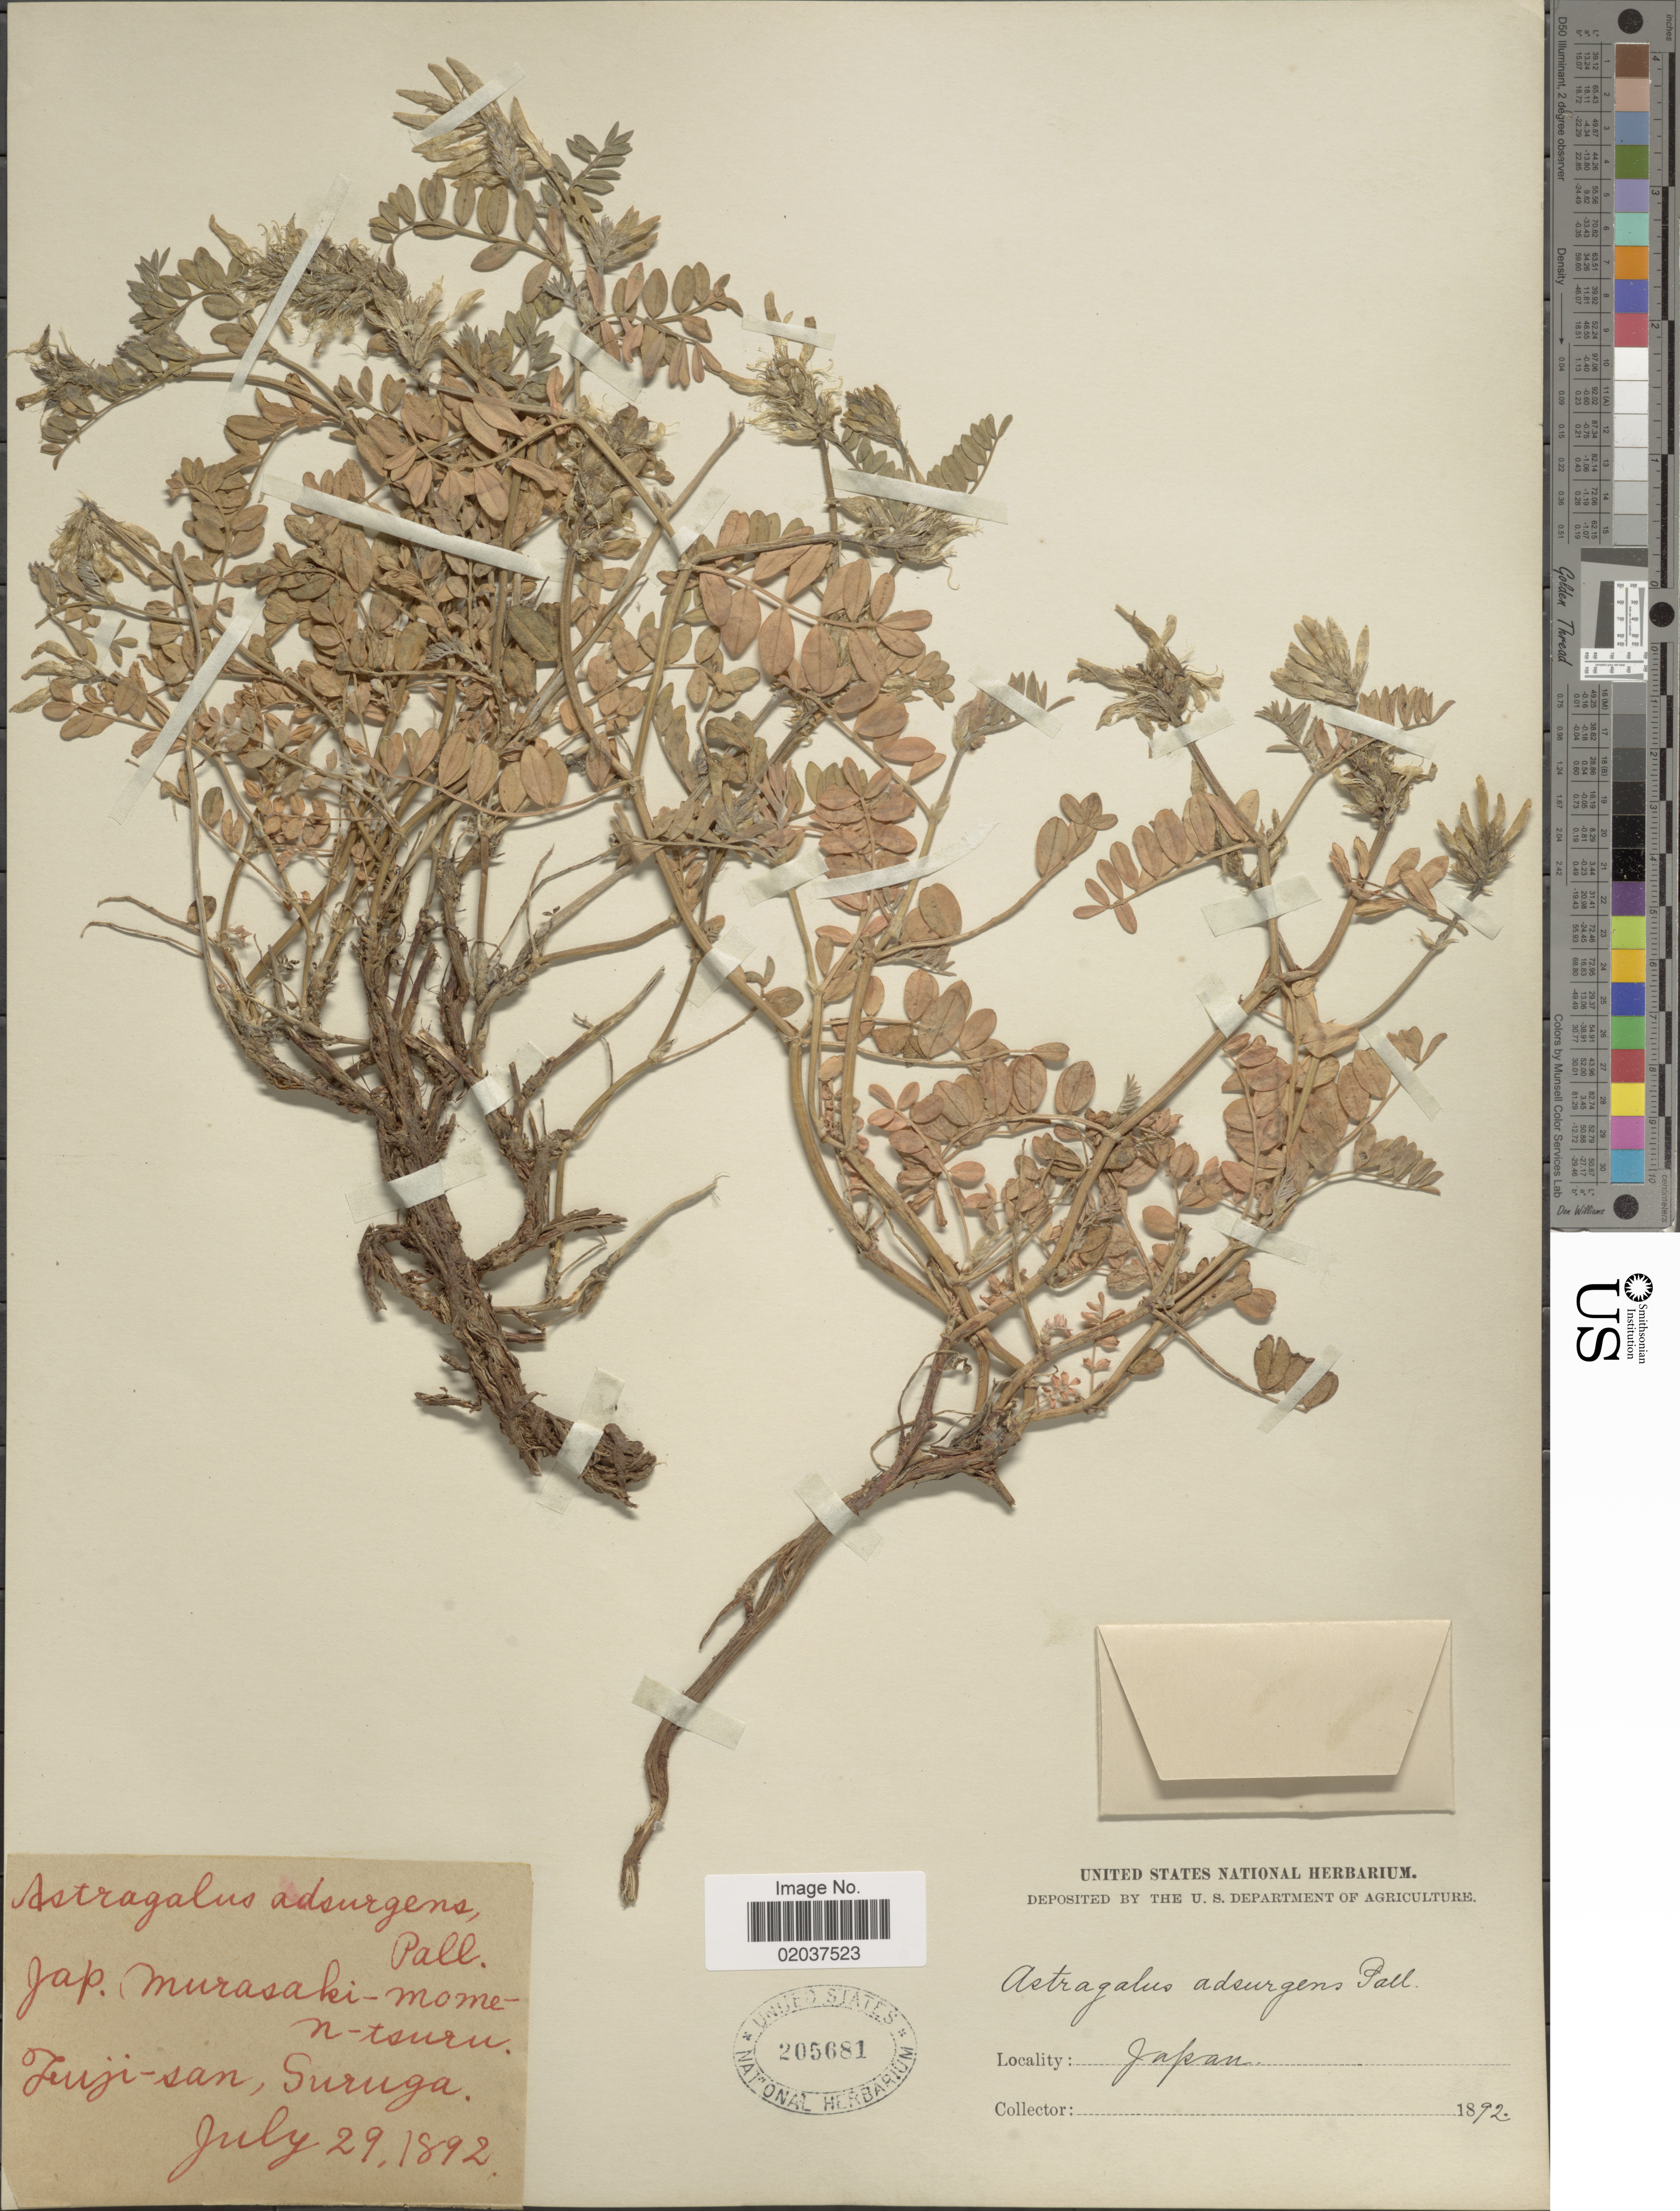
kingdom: Plantae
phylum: Tracheophyta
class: Magnoliopsida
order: Fabales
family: Fabaceae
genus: Astragalus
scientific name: Astragalus adsurgens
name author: Pall.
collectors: ex herb. United States National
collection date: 1892-07-29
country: Japan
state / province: Sizuoka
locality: Fuji-san, Suruga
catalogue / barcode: US 205681